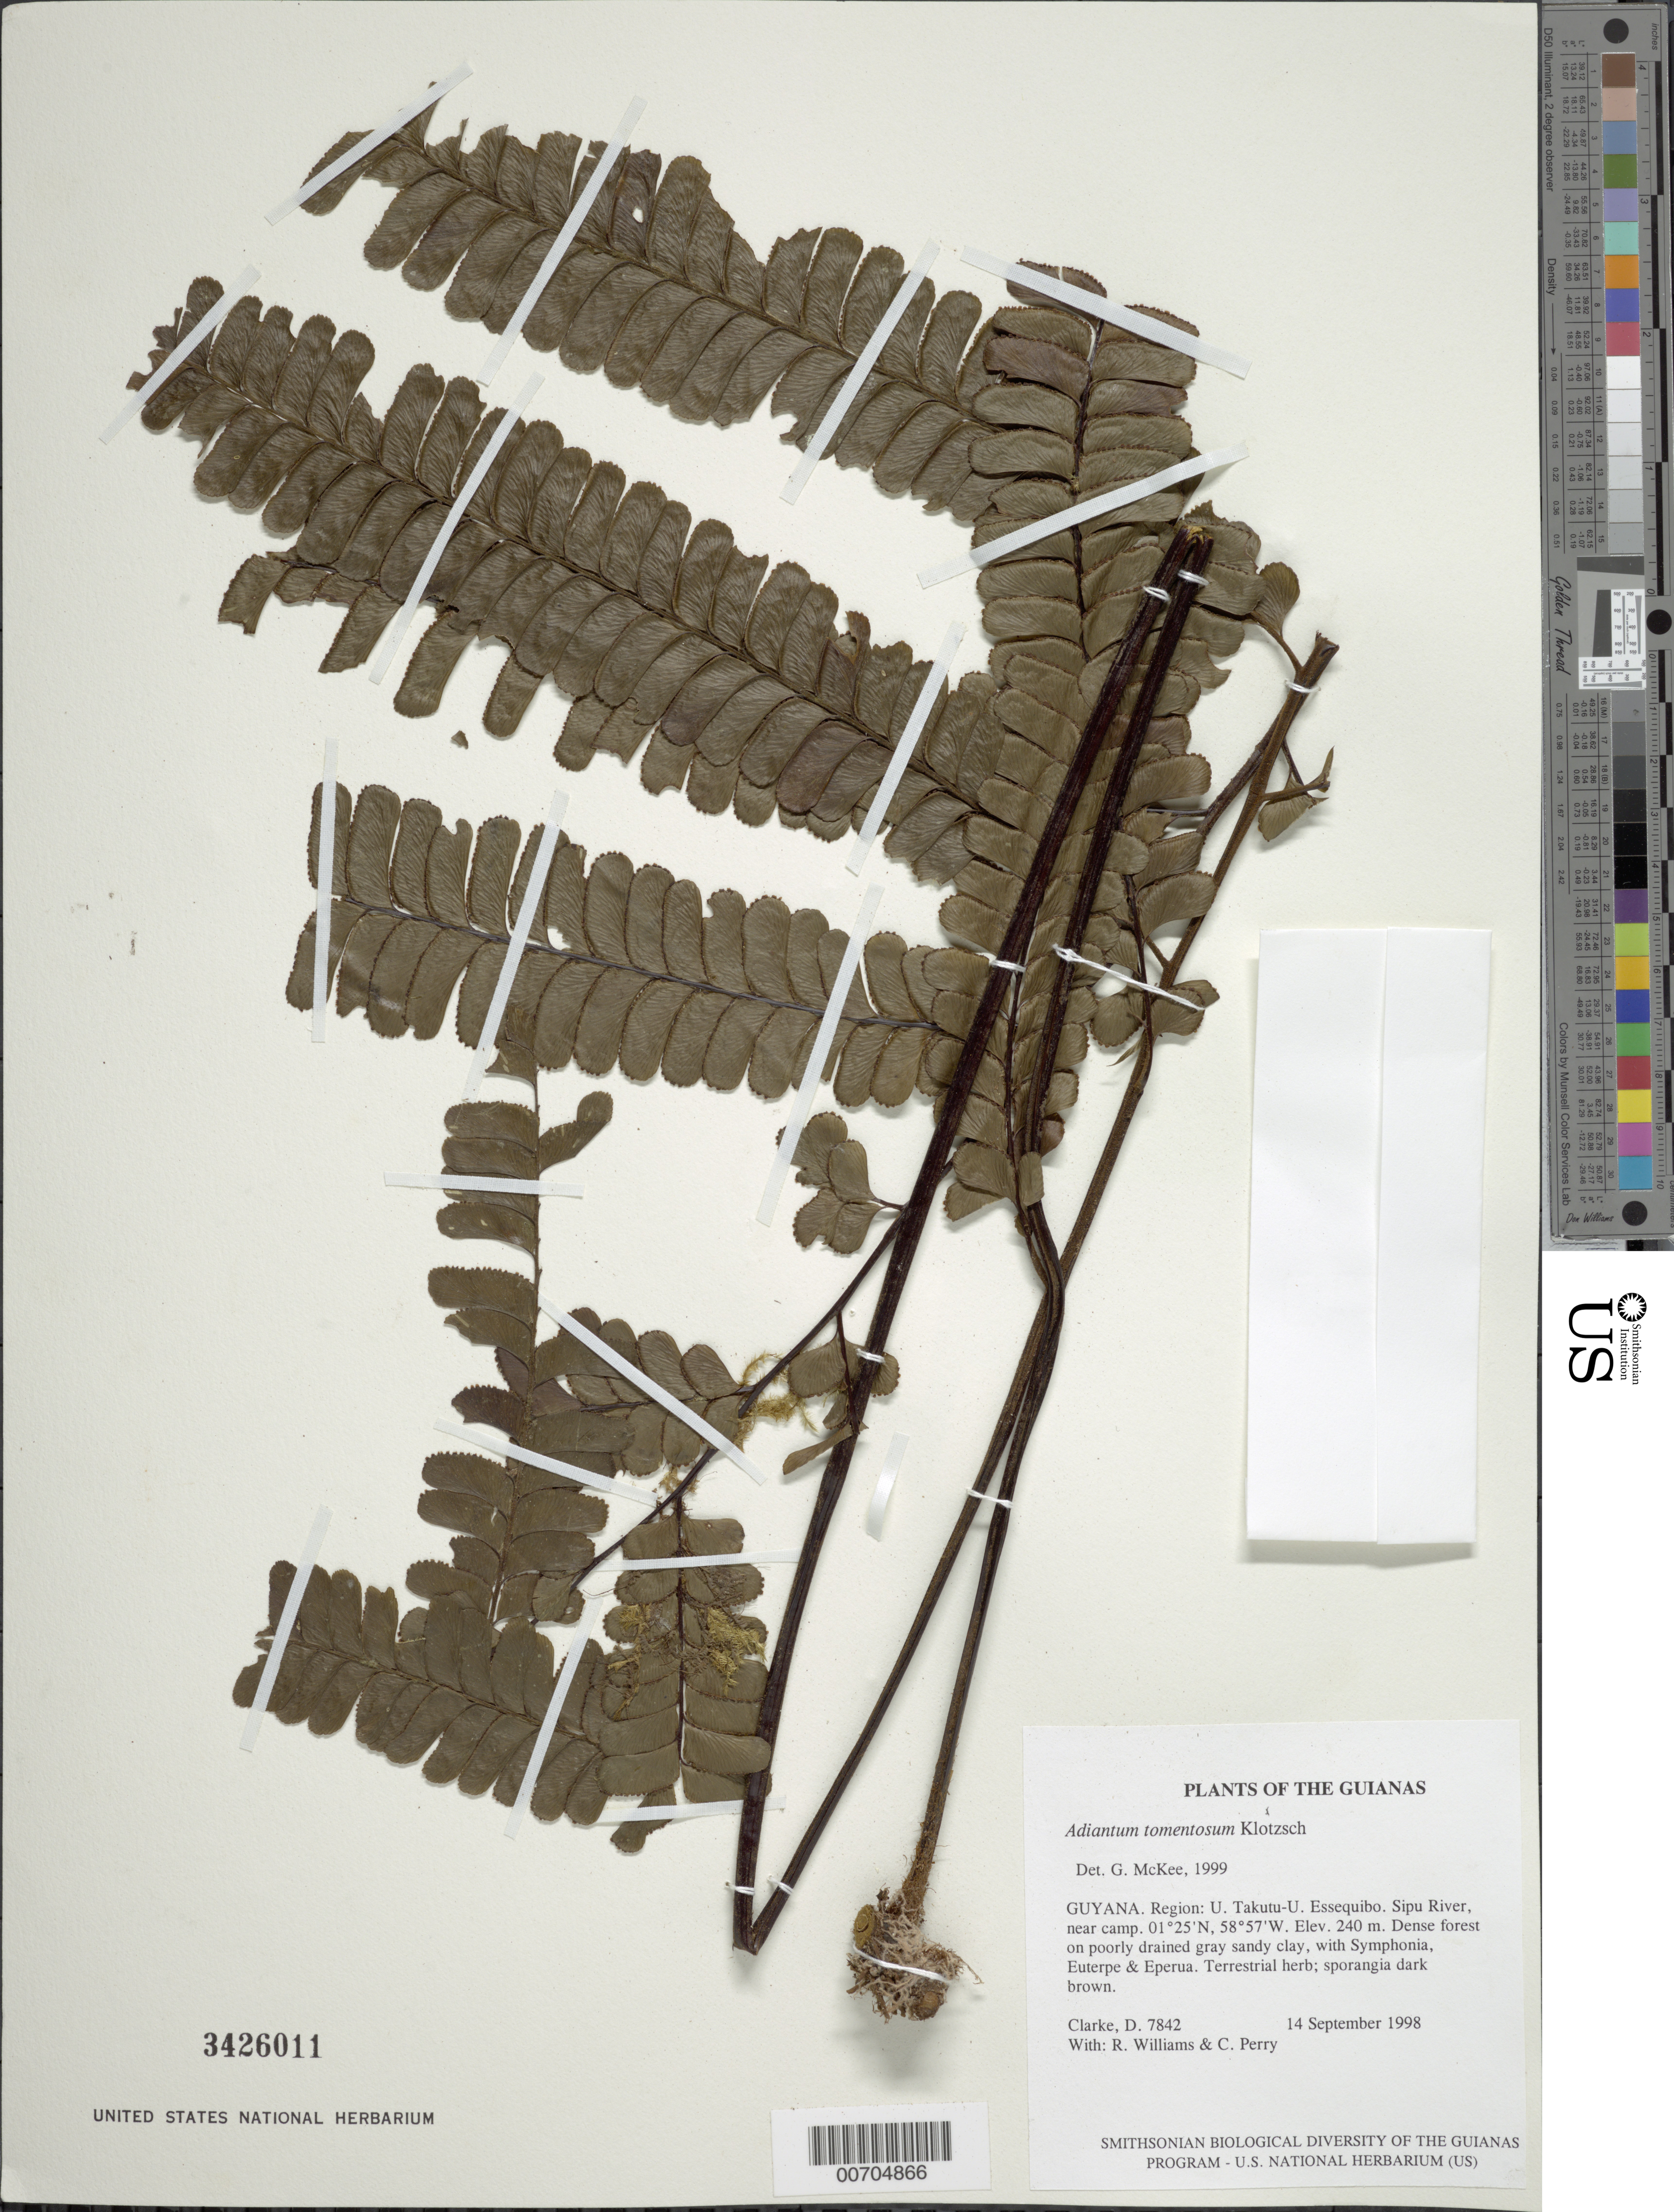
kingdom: Plantae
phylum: Tracheophyta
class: Polypodiopsida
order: Polypodiales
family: Pteridaceae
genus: Adiantum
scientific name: Adiantum tomentosum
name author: Klotzsch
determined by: McKee, G. S., (US), NMNH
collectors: H. D. Clarke, R. Williams & C. Perry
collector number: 7842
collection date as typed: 14 September 1998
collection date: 1998-09-14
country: Guyana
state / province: U. Takutu-U. Essequibo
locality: Sipu River, near camp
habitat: Dense forest on poorly drained gray sandy clay, with Symphonia, Euterpe & Eperua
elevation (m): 240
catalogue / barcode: US 3426011